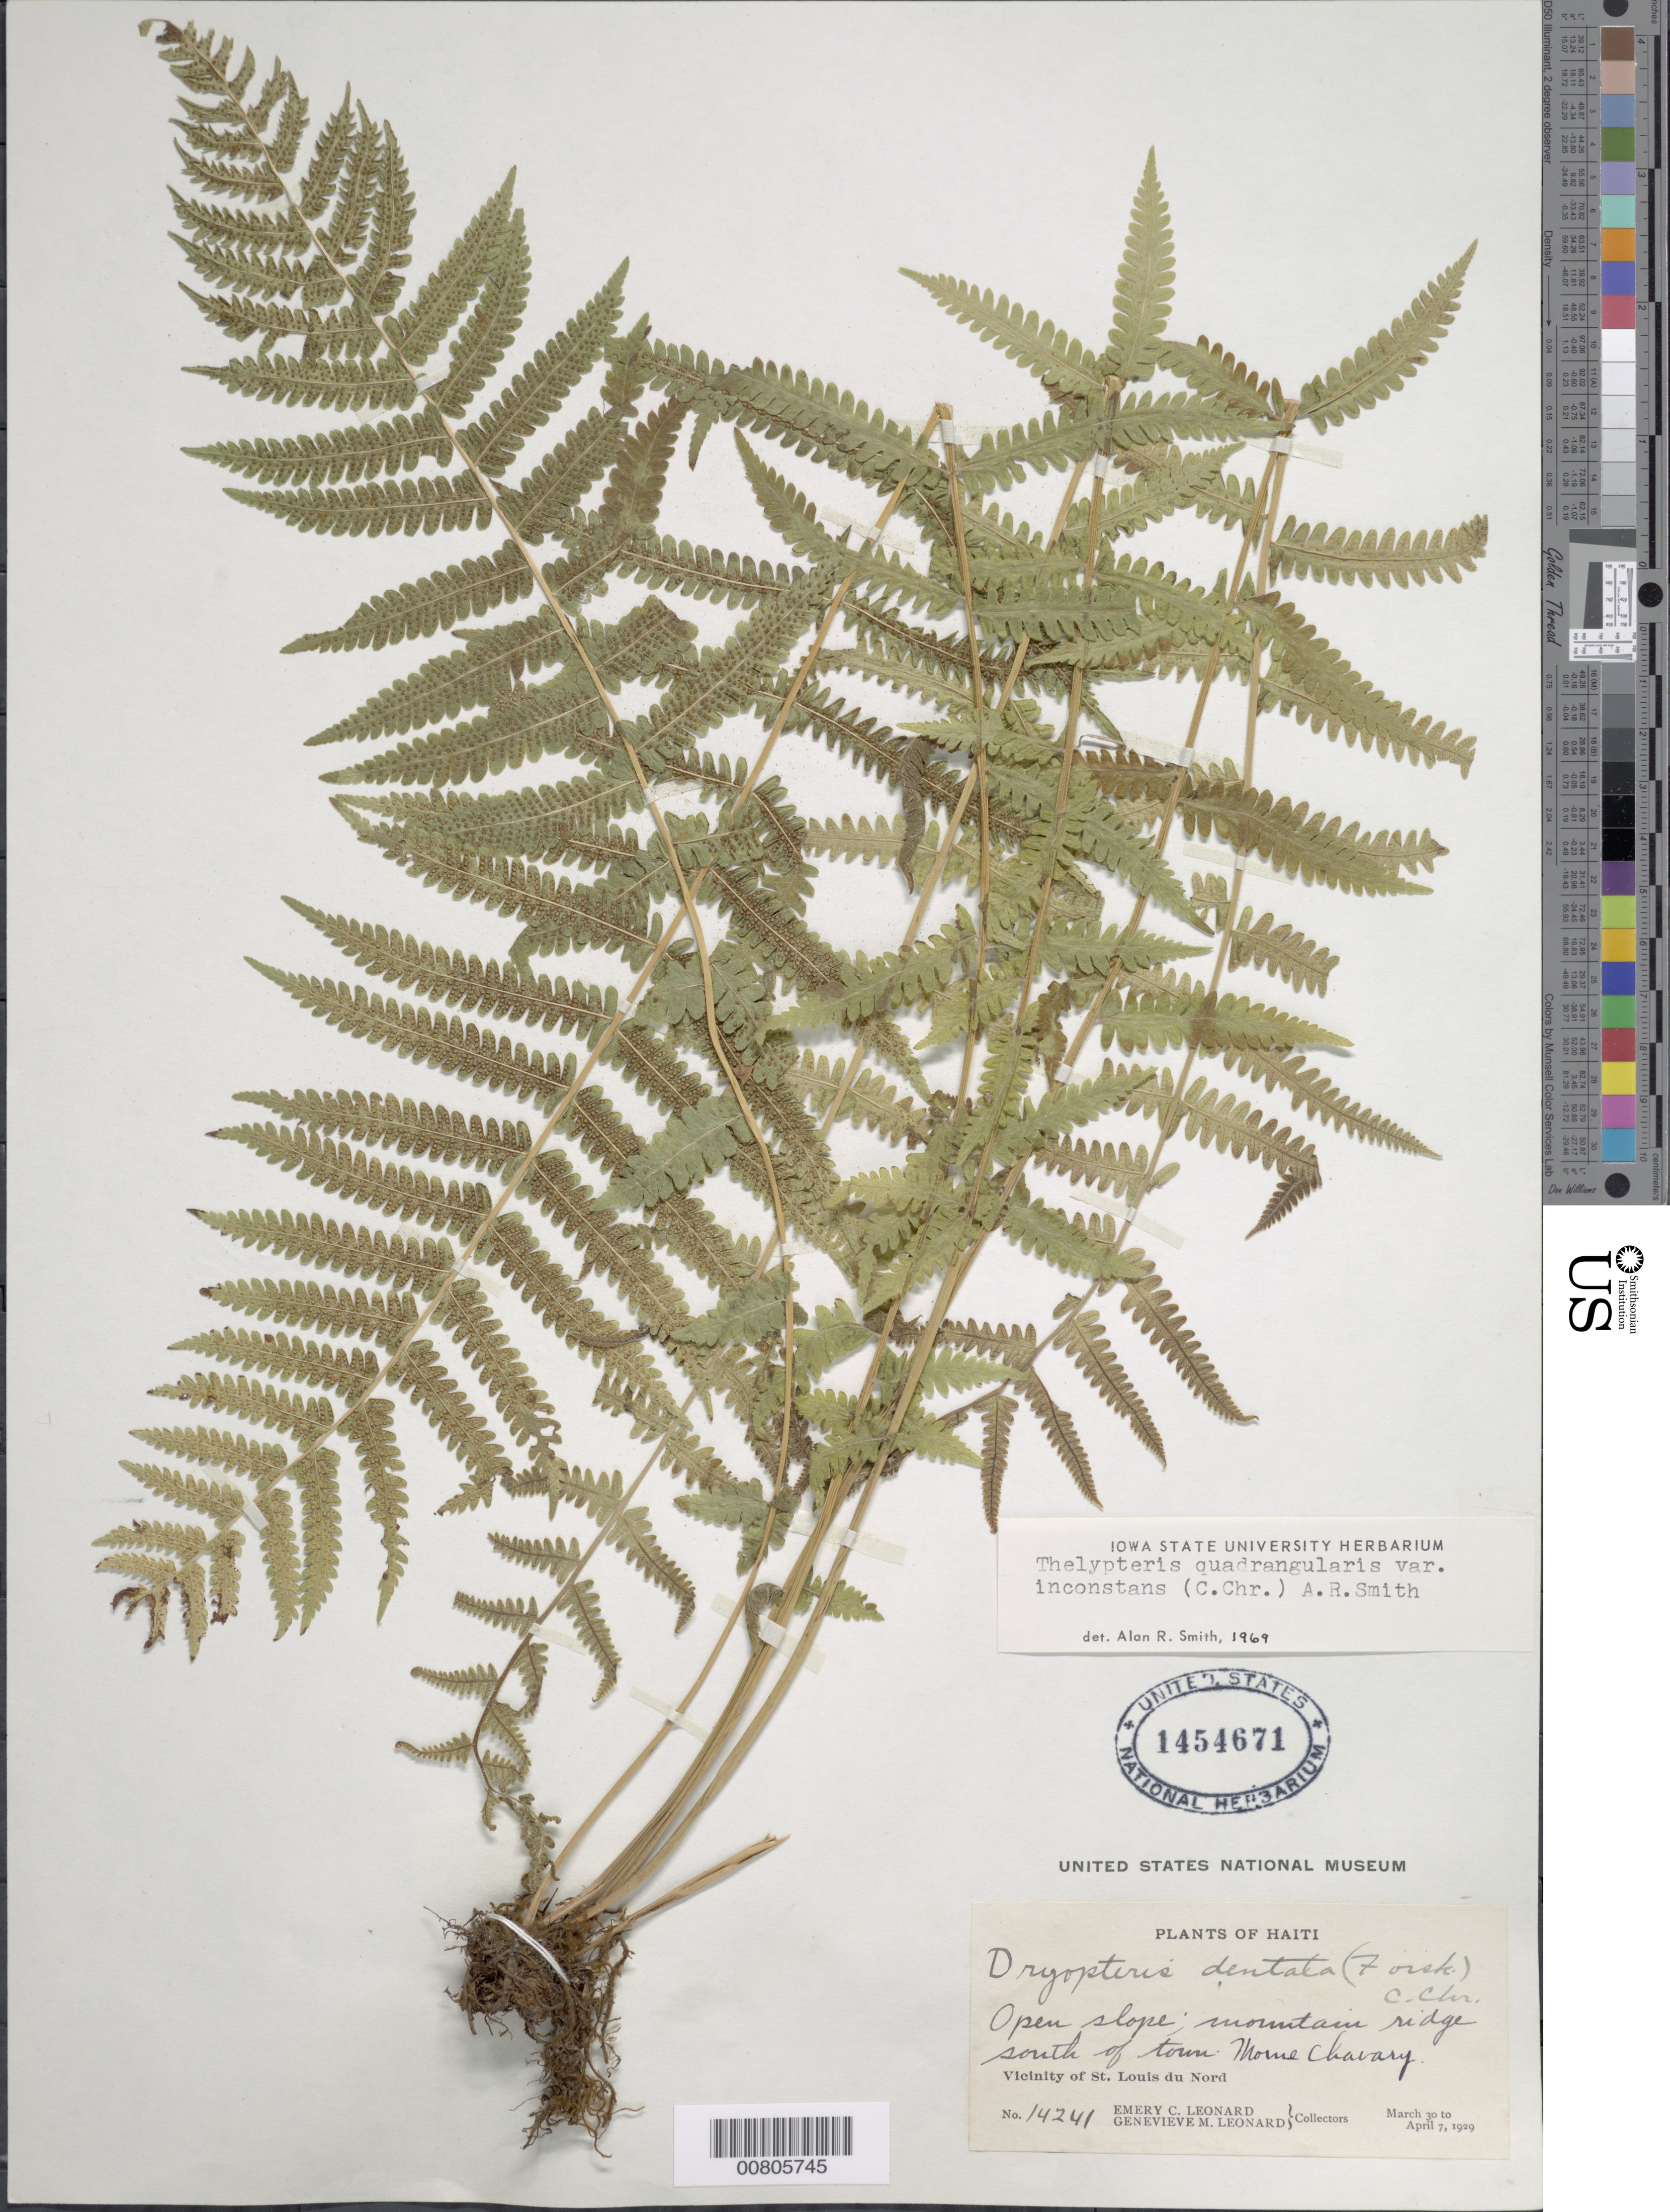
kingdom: Plantae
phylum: Tracheophyta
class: Polypodiopsida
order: Polypodiales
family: Thelypteridaceae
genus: Christella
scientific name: Christella hispidula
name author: (Decne.) Holttum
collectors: E. C. Leonard & G. M. Leonard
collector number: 14241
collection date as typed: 30 Mar 1929 to 07 Apr 1929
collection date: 1929-03-30/1929-04-07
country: Haiti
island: Hispaniola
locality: St. Louis du Nord, S of town, Morne Chavary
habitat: Mountain ridge, open slope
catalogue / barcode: US 1454671